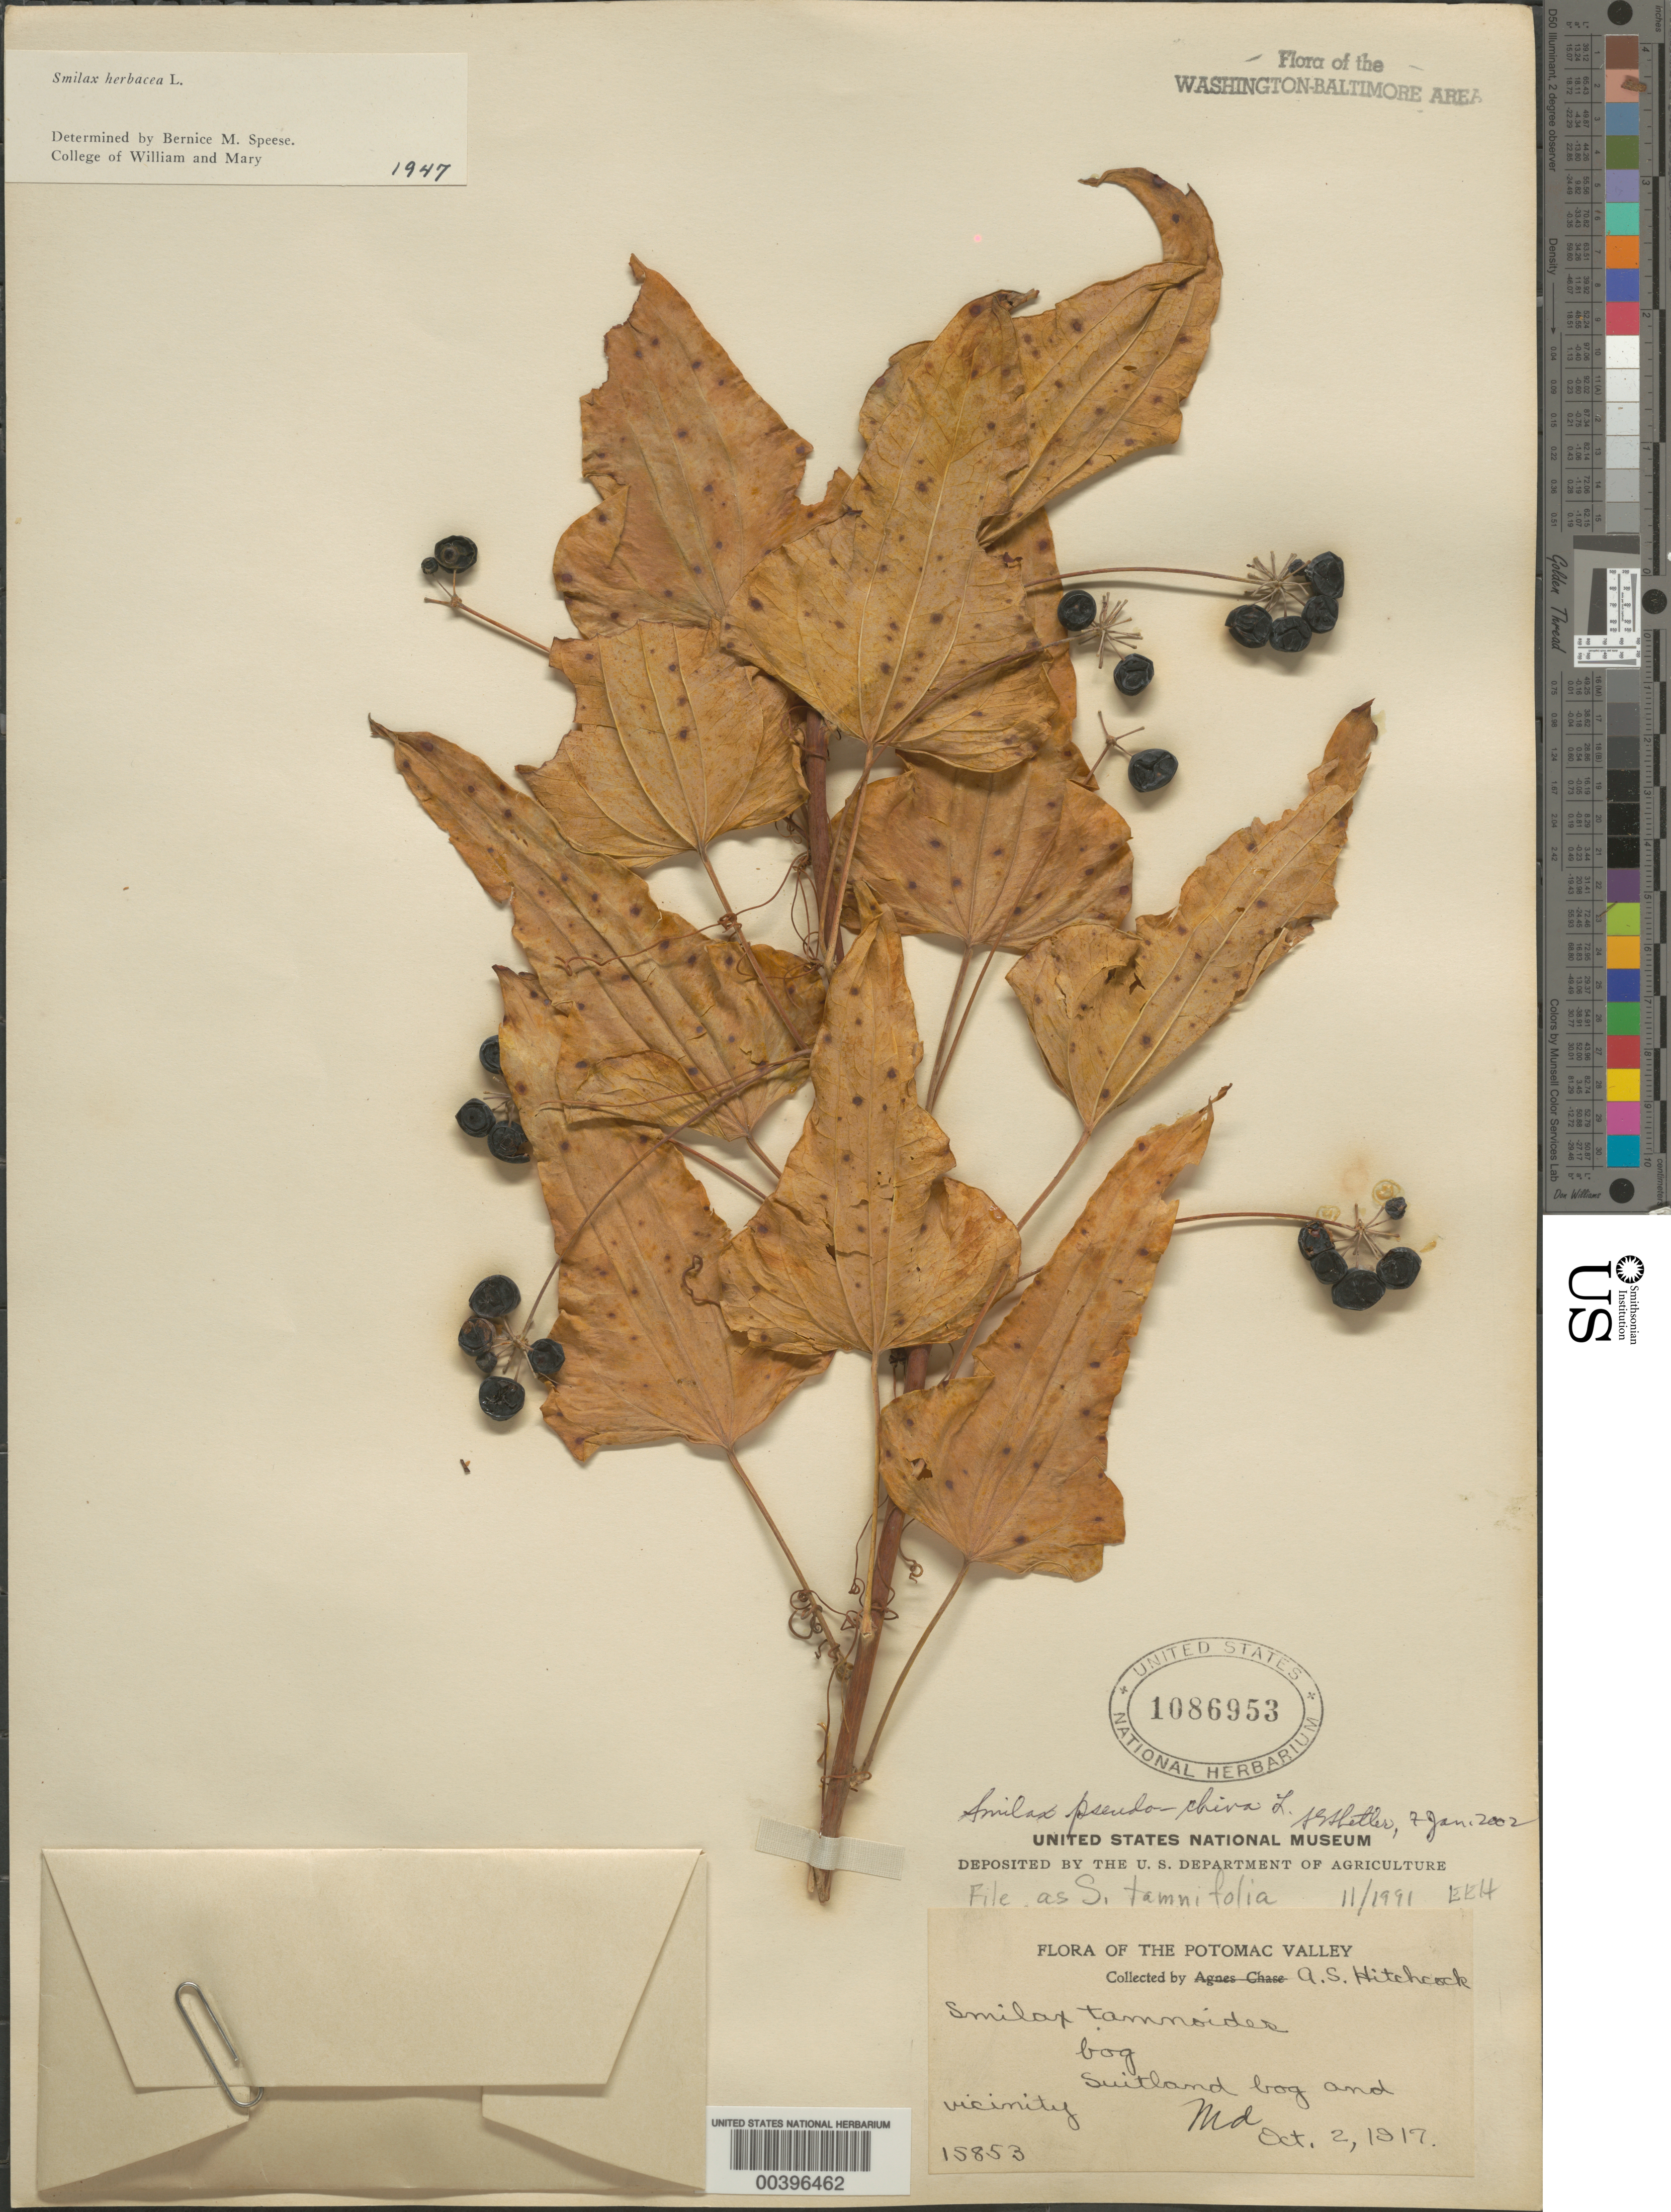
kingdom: Plantae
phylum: Tracheophyta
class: Liliopsida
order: Liliales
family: Smilacaceae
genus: Smilax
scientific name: Smilax hispida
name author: Raf.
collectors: A. S. Hitchcock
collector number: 15853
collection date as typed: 02 Oct 1917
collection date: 1917-10-02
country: United States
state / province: Maryland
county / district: Prince George's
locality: Suitland Bog and vicinity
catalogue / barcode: US 1086953